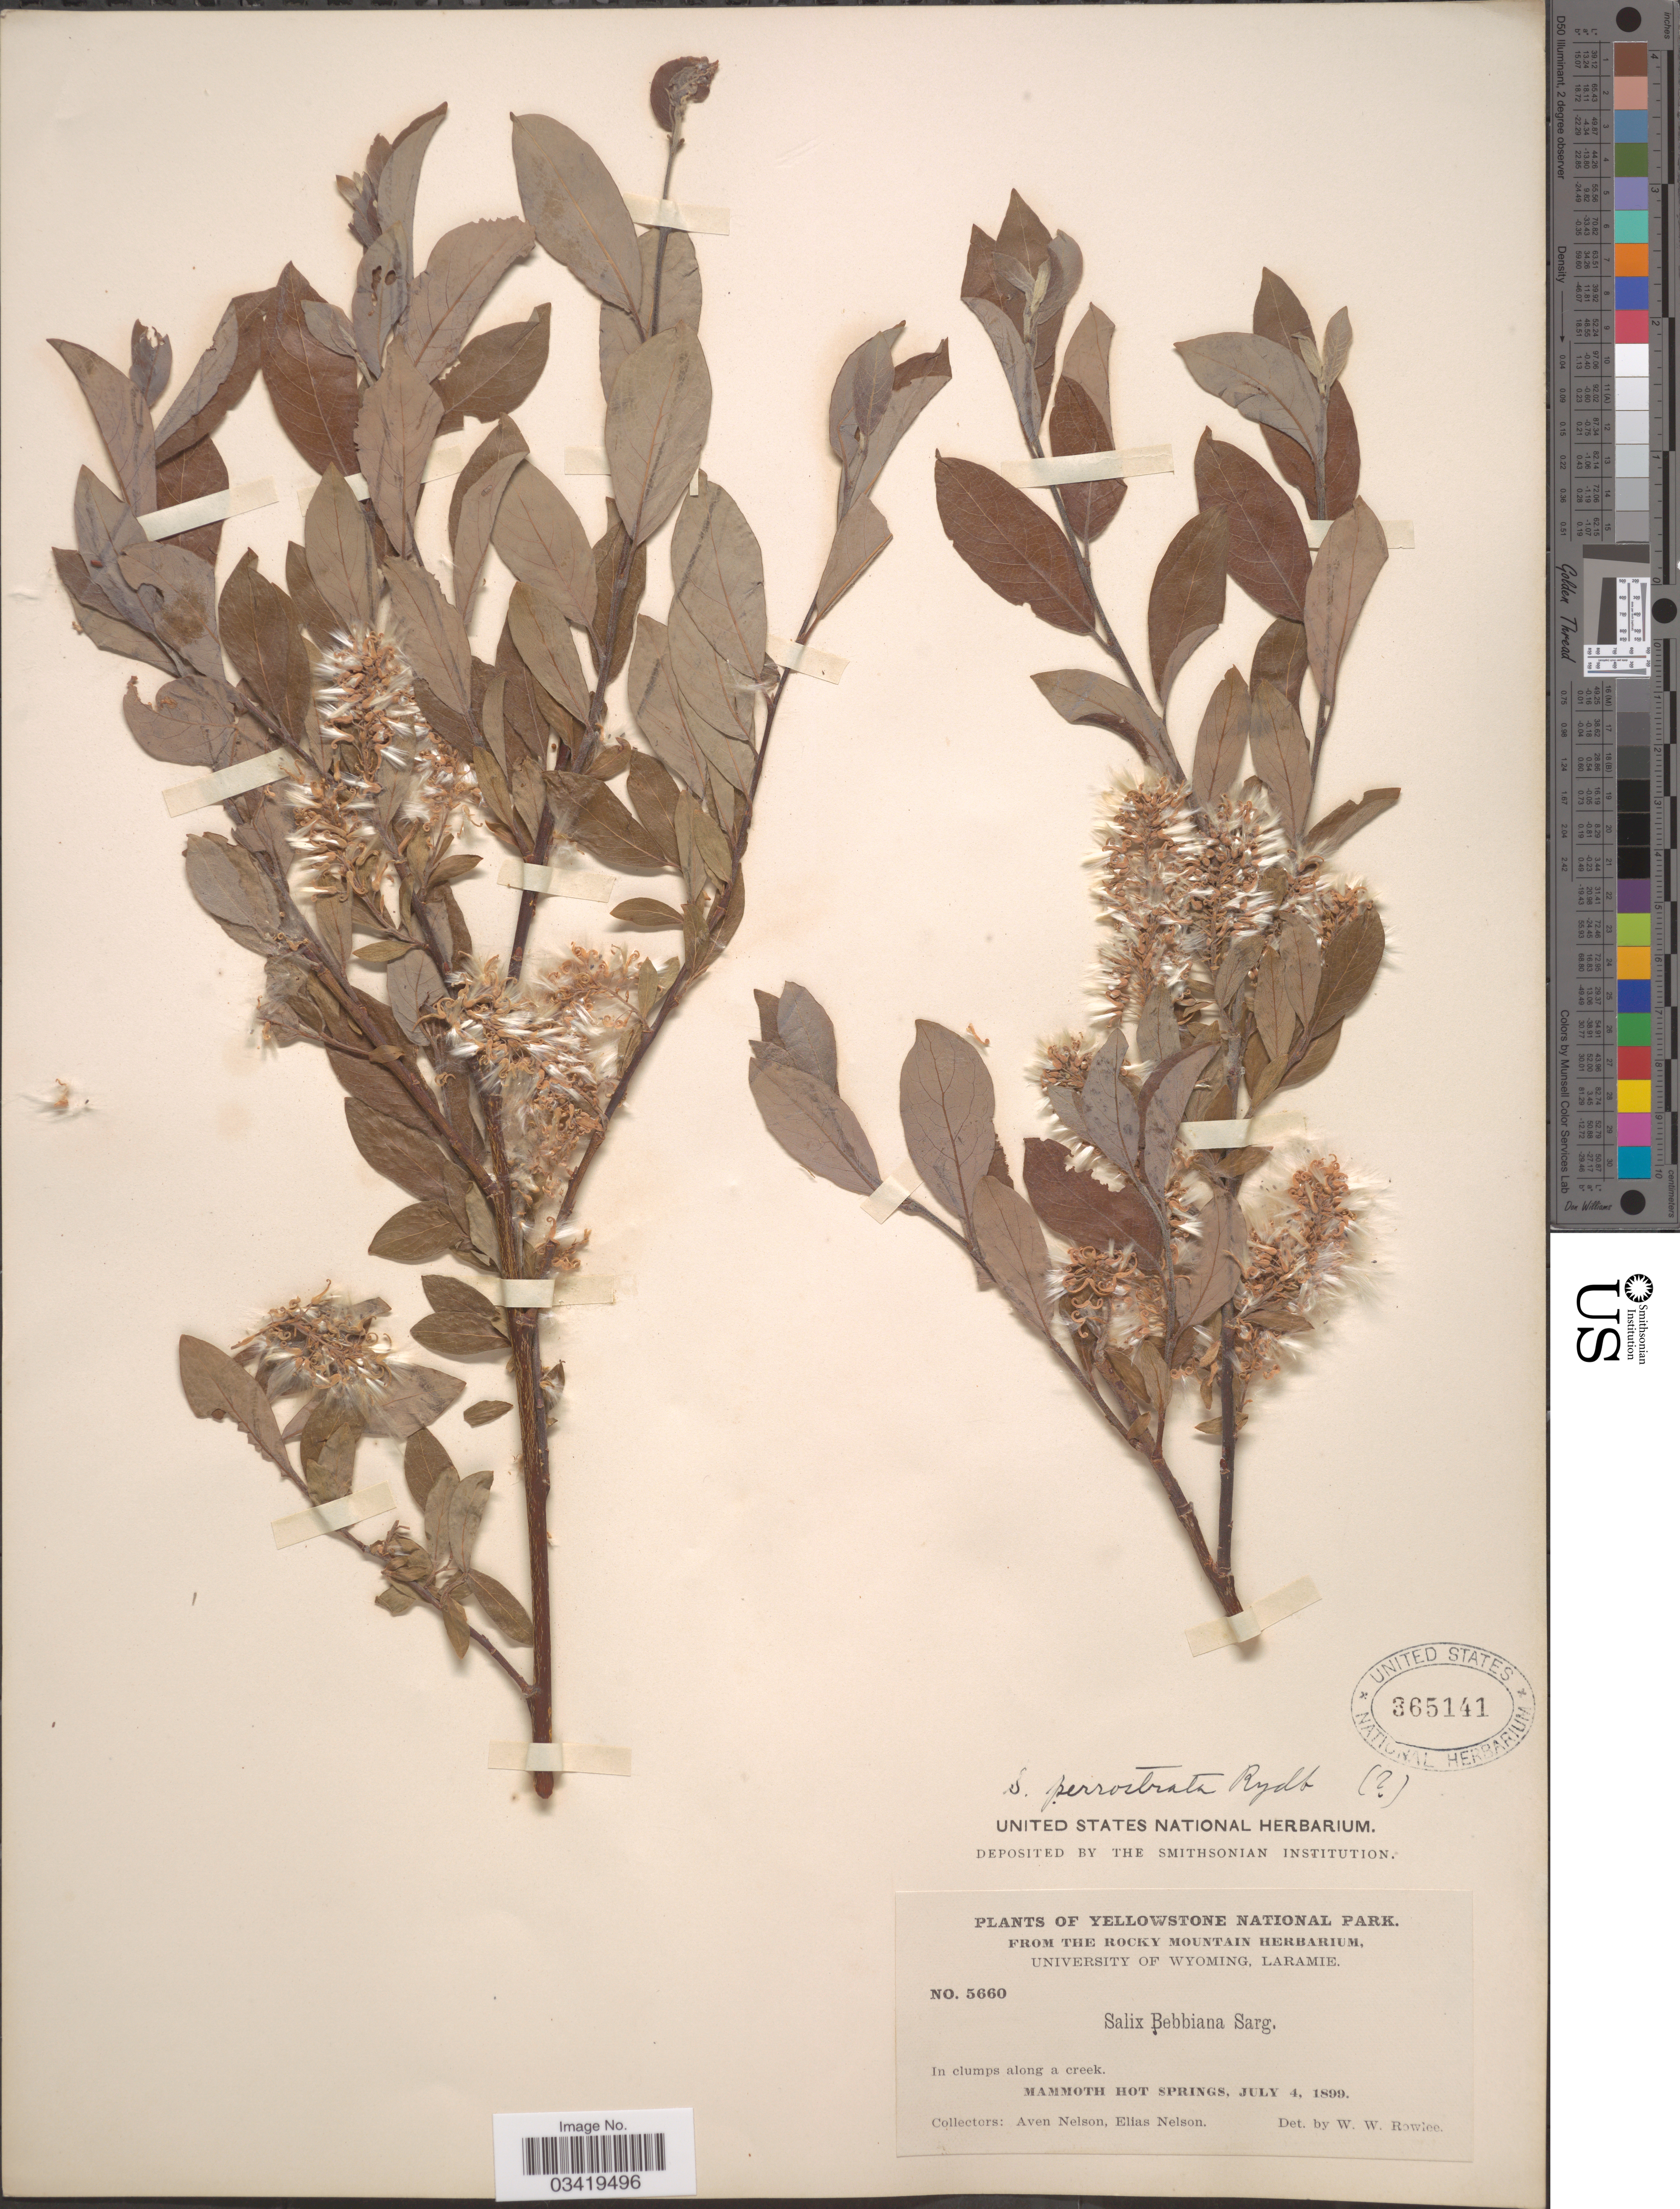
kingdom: Plantae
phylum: Tracheophyta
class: Magnoliopsida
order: Malpighiales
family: Salicaceae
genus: Salix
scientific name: Salix bebbiana var. perrostrata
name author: Sarg.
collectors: A. Nelson & E. Nelson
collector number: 5660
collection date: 1899-07-04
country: United States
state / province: Wyoming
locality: Yellowstone National Park. Mammoth Hot Springs.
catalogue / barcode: US 365141